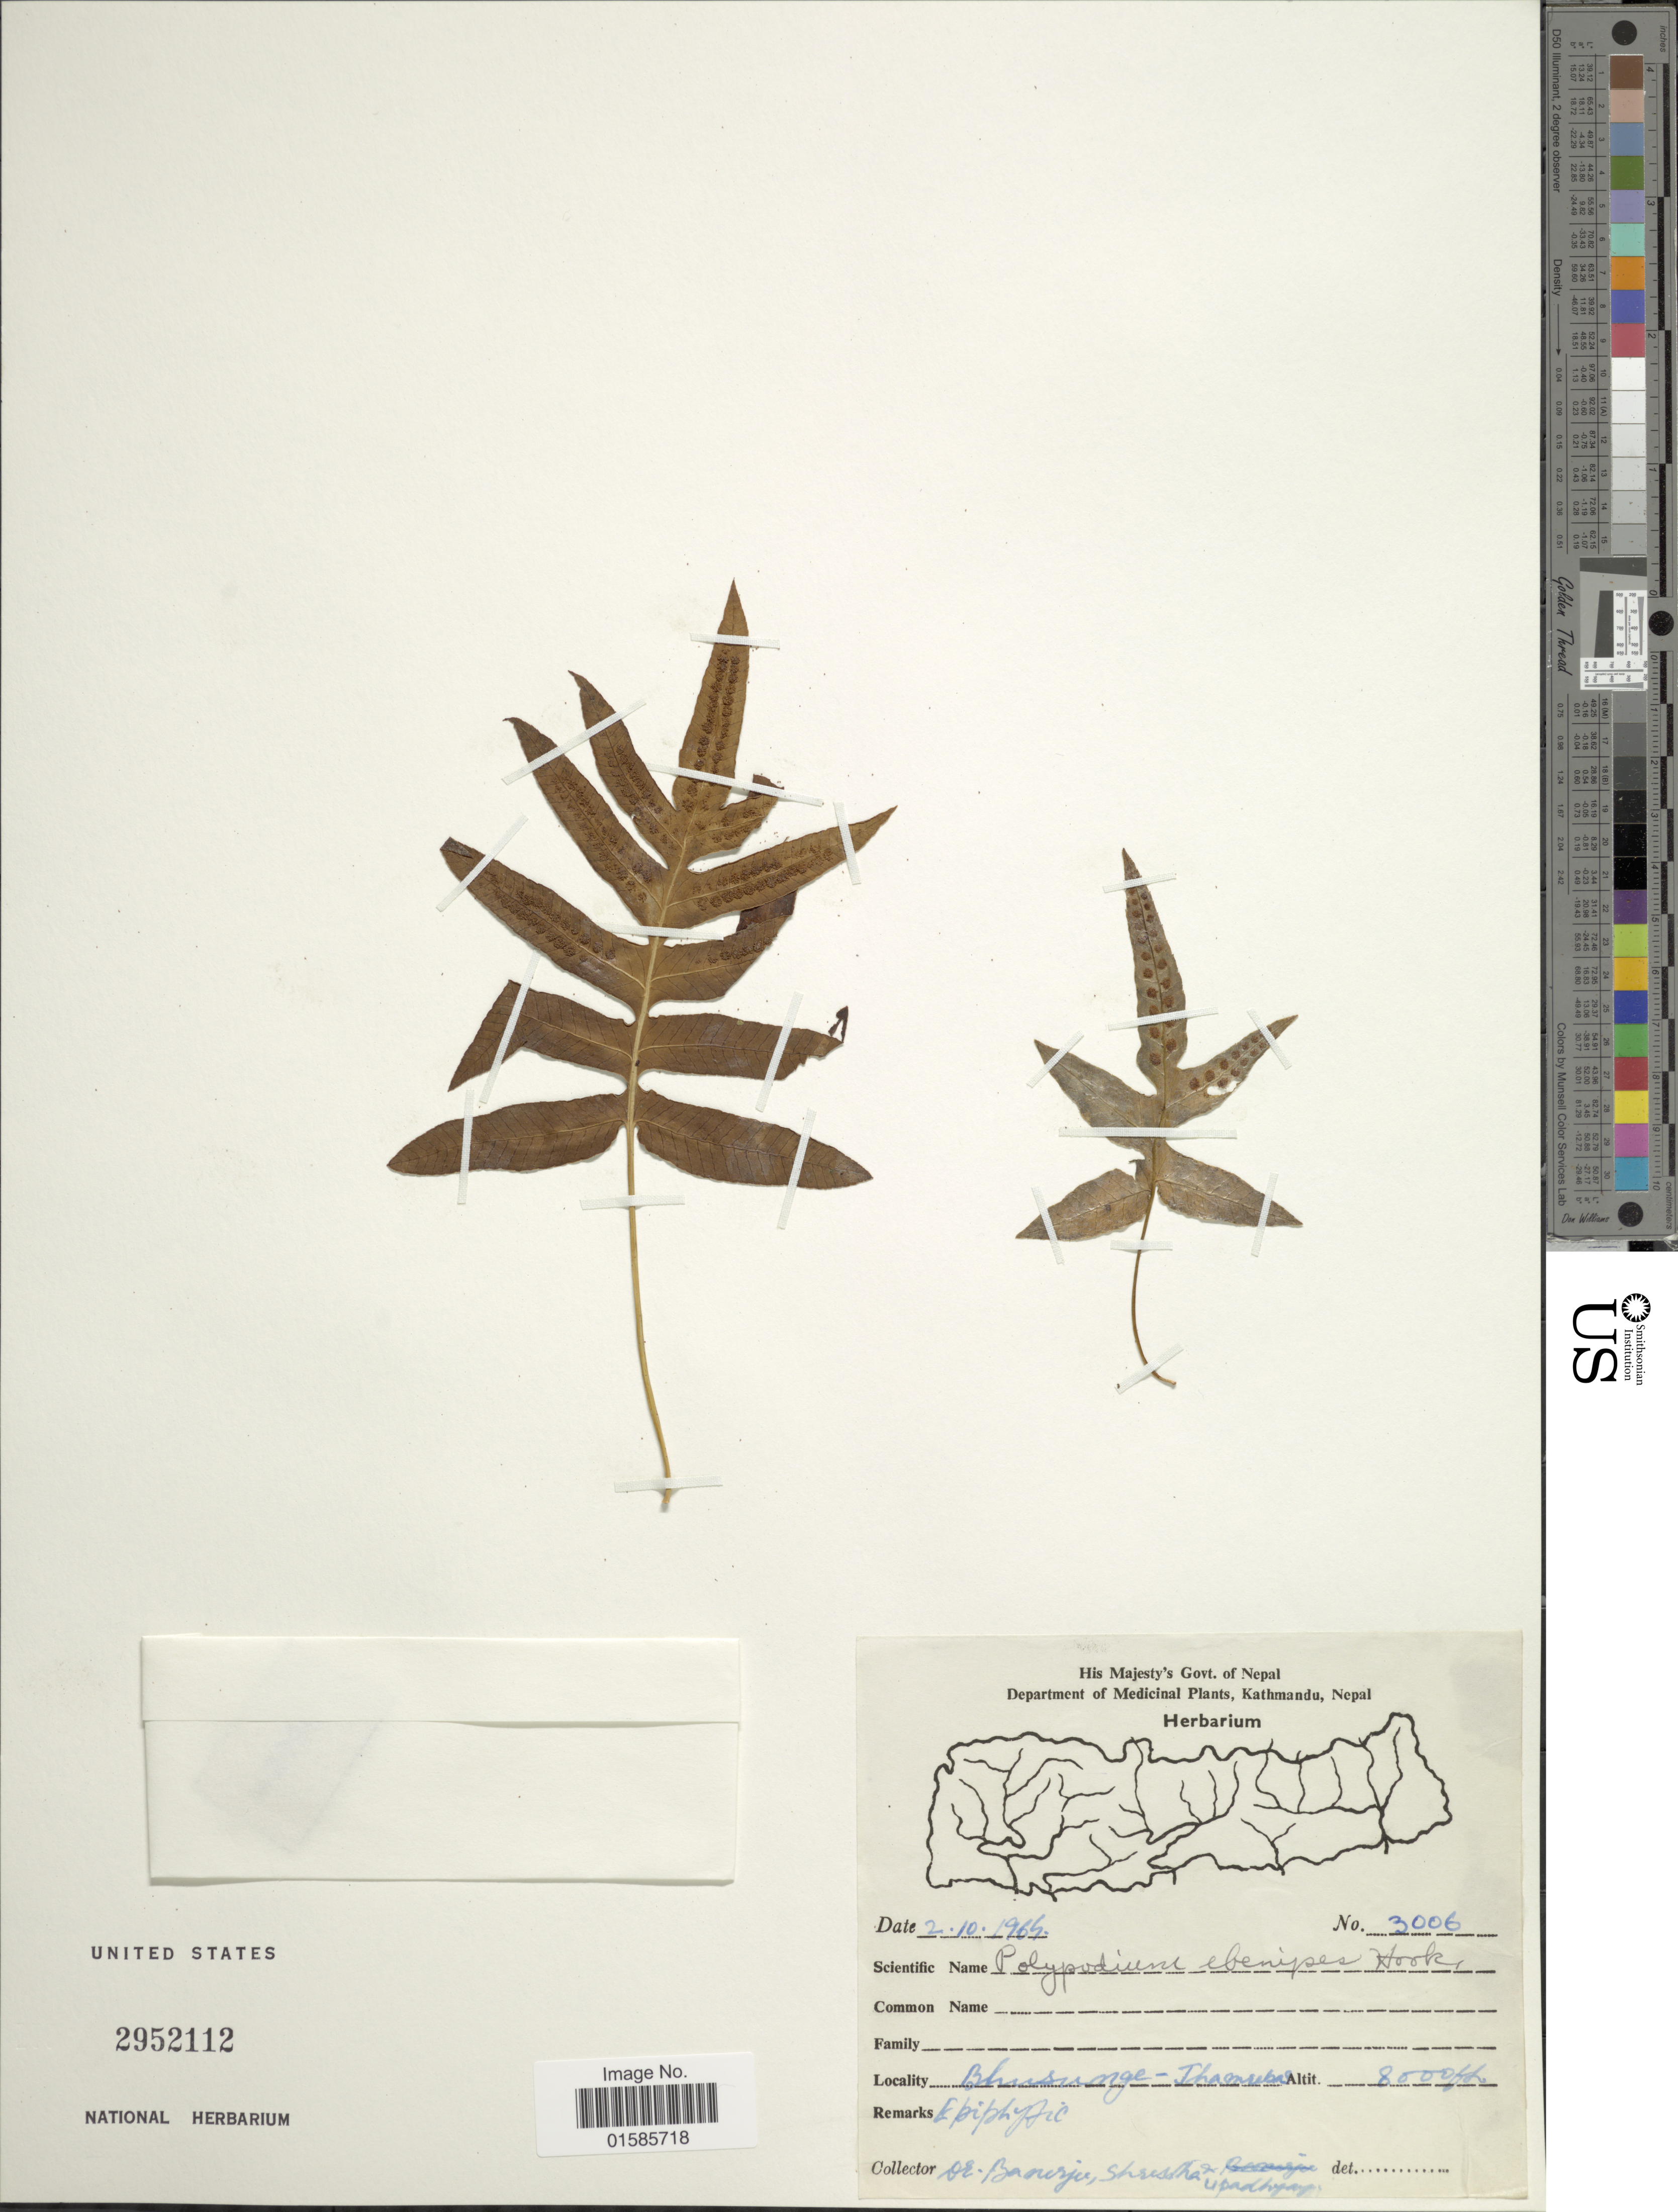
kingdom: Plantae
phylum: Tracheophyta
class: Polypodiopsida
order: Polypodiales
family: Polypodiaceae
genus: Microsorum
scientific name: Microsorum ebenipes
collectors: -. Banerjee, -. Shrestha & Upadhyay, --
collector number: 3006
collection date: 1969-10-02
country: Nepal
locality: Bhusunge-Thamunba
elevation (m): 2438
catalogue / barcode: US 2952112